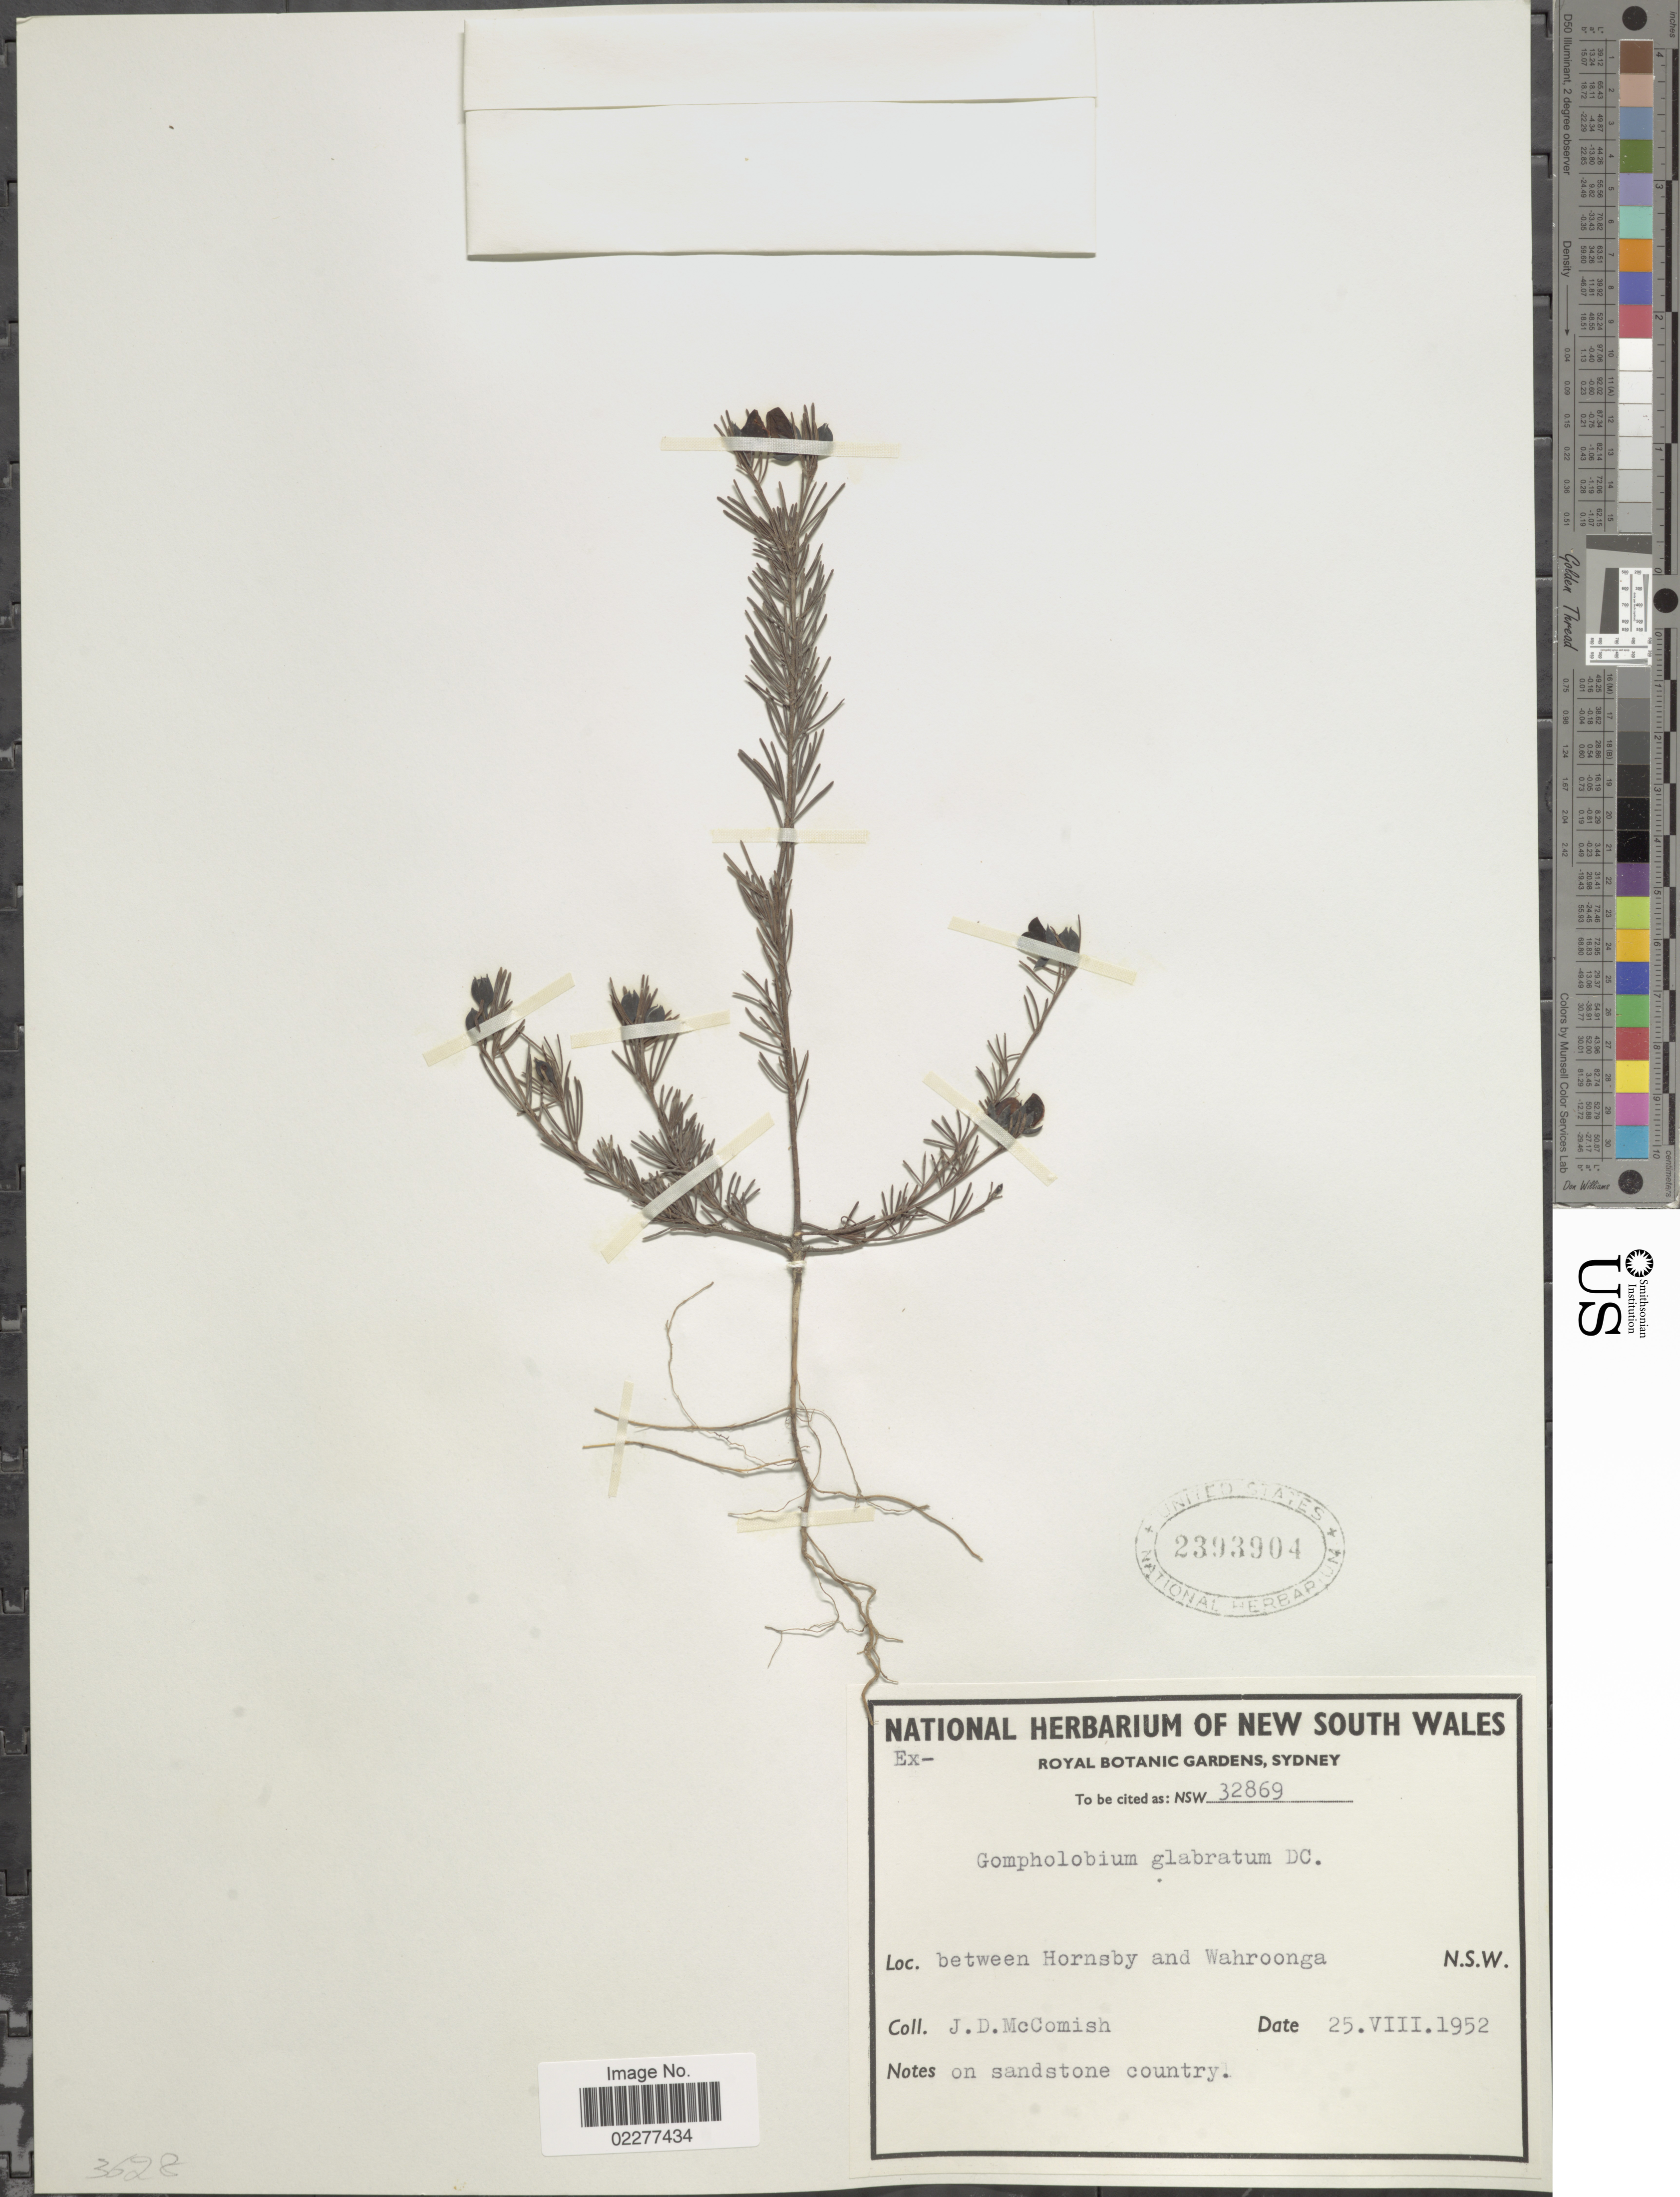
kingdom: Plantae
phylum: Tracheophyta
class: Magnoliopsida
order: Fabales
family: Fabaceae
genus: Gompholobium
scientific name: Gompholobium glabratum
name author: DC.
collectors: J. McComish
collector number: NSW 32869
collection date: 1952-08-25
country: Australia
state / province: New South Wales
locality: Between Hornsby and Wahroonga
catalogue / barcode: US 2393904